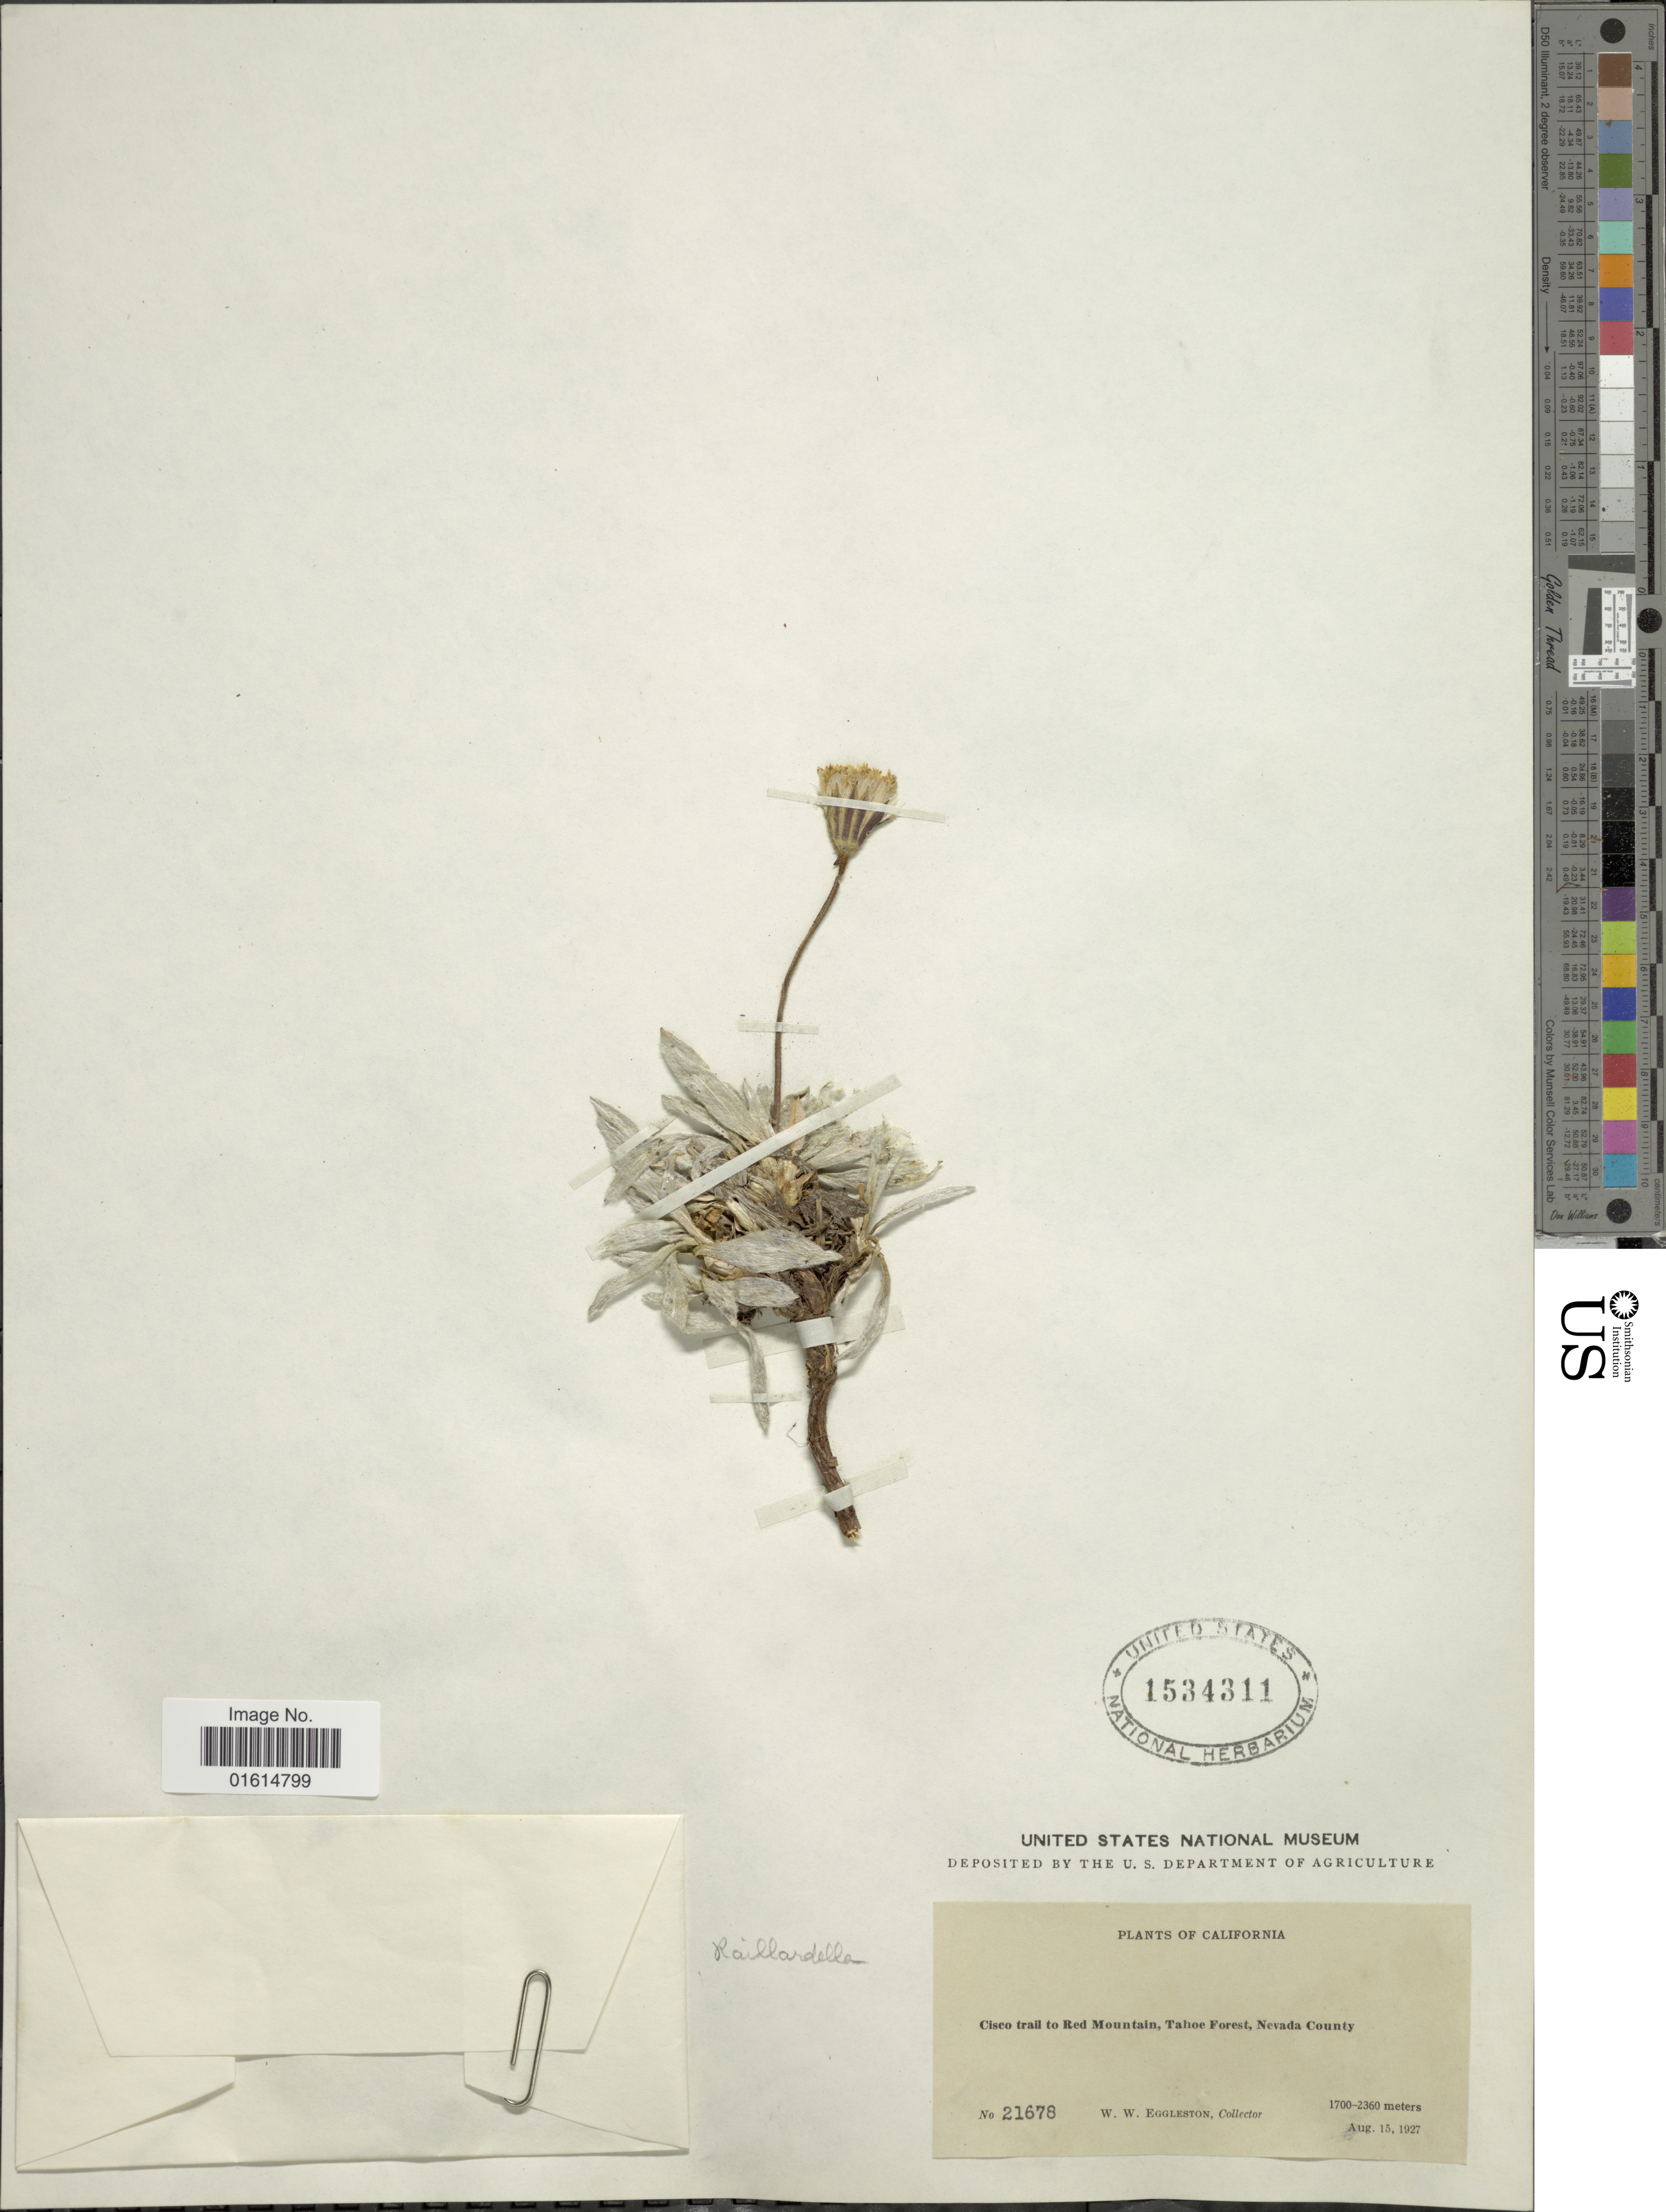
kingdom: Plantae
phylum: Tracheophyta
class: Magnoliopsida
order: Asterales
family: Asteraceae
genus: Raillardella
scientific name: Raillardella sp.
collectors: W. W. Eggleston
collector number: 21678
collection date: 1927-08-15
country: United States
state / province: California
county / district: Nevada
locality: Cisco trail to Red Mountain, Tahoe Forest, Nevada County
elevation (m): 1700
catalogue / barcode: US 1534311